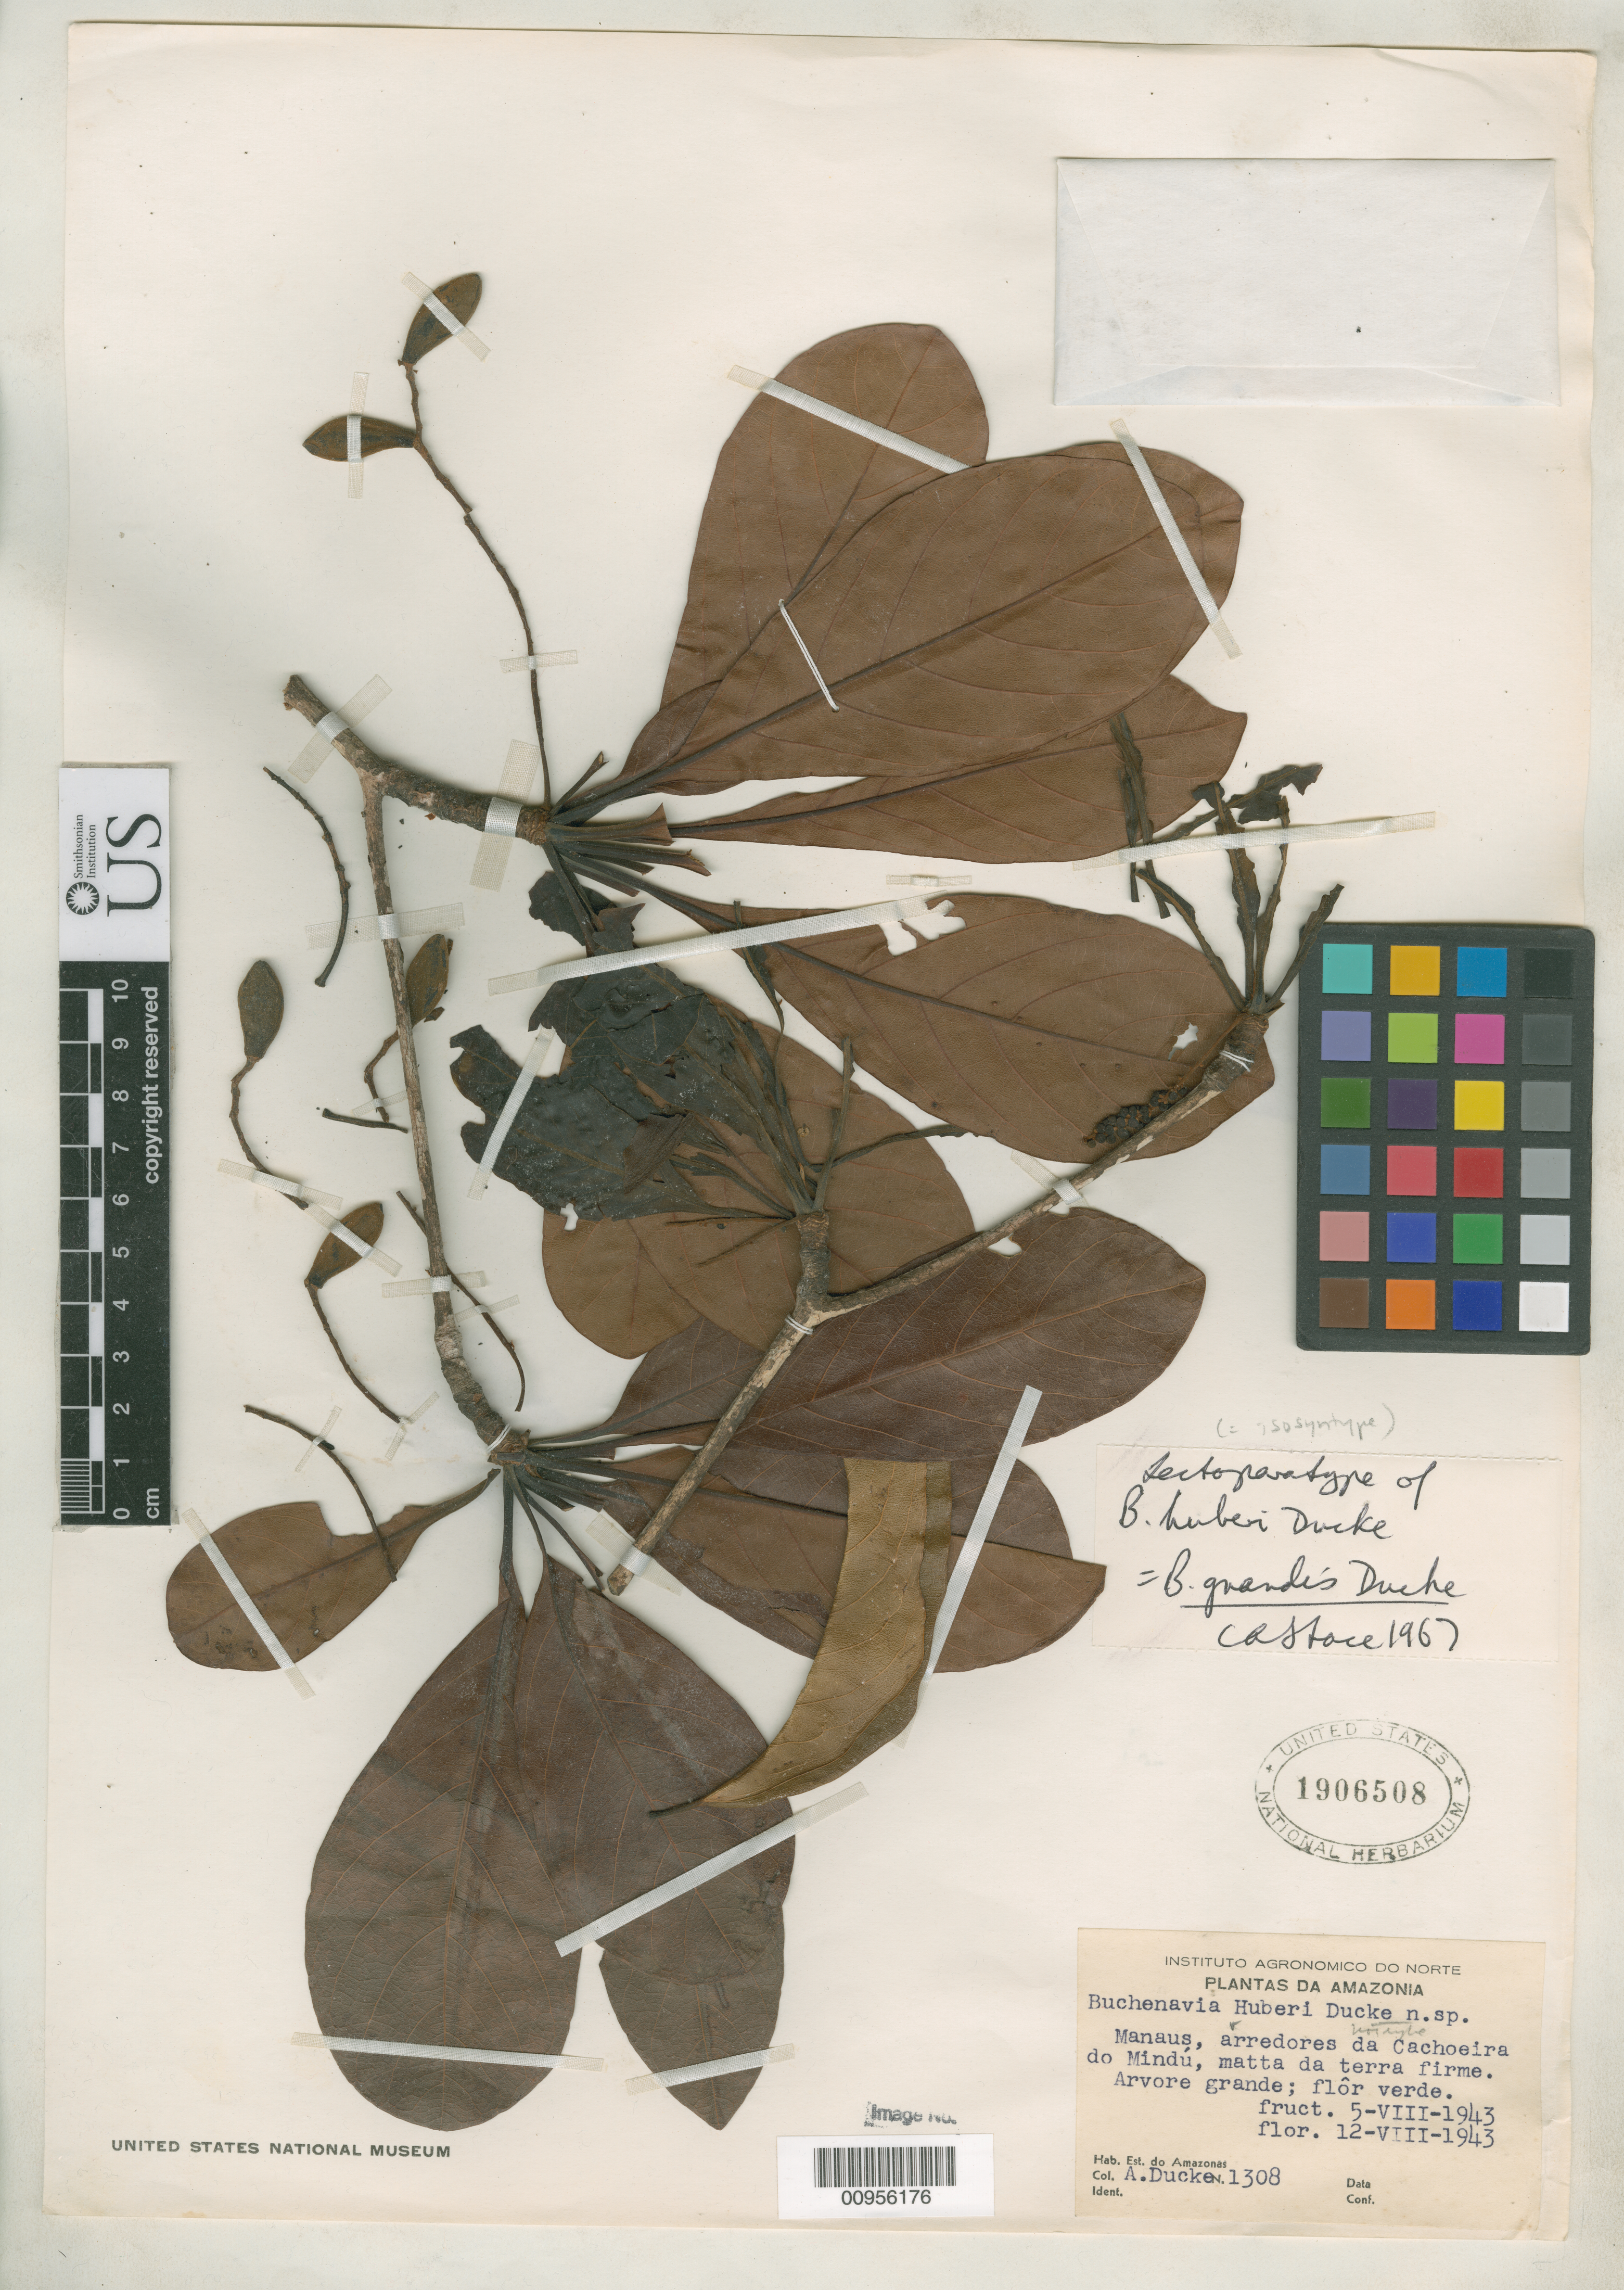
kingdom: Plantae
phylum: Tracheophyta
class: Magnoliopsida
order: Myrtales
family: Combretaceae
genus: Buchenavia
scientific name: Buchenavia huberi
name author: Ducke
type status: Isosyntype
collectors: A. Ducke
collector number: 1308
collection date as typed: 05 Aug 1943 and 12 Aug 1943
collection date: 1943-08-05,1943-08-12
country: Brazil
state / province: Amazonas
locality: Manaus, arredores da Cachoeira do Mindú.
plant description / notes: Lectotype collection is Ducke 1450 as designated by Exell & Stace, 1963.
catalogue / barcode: US 1906508